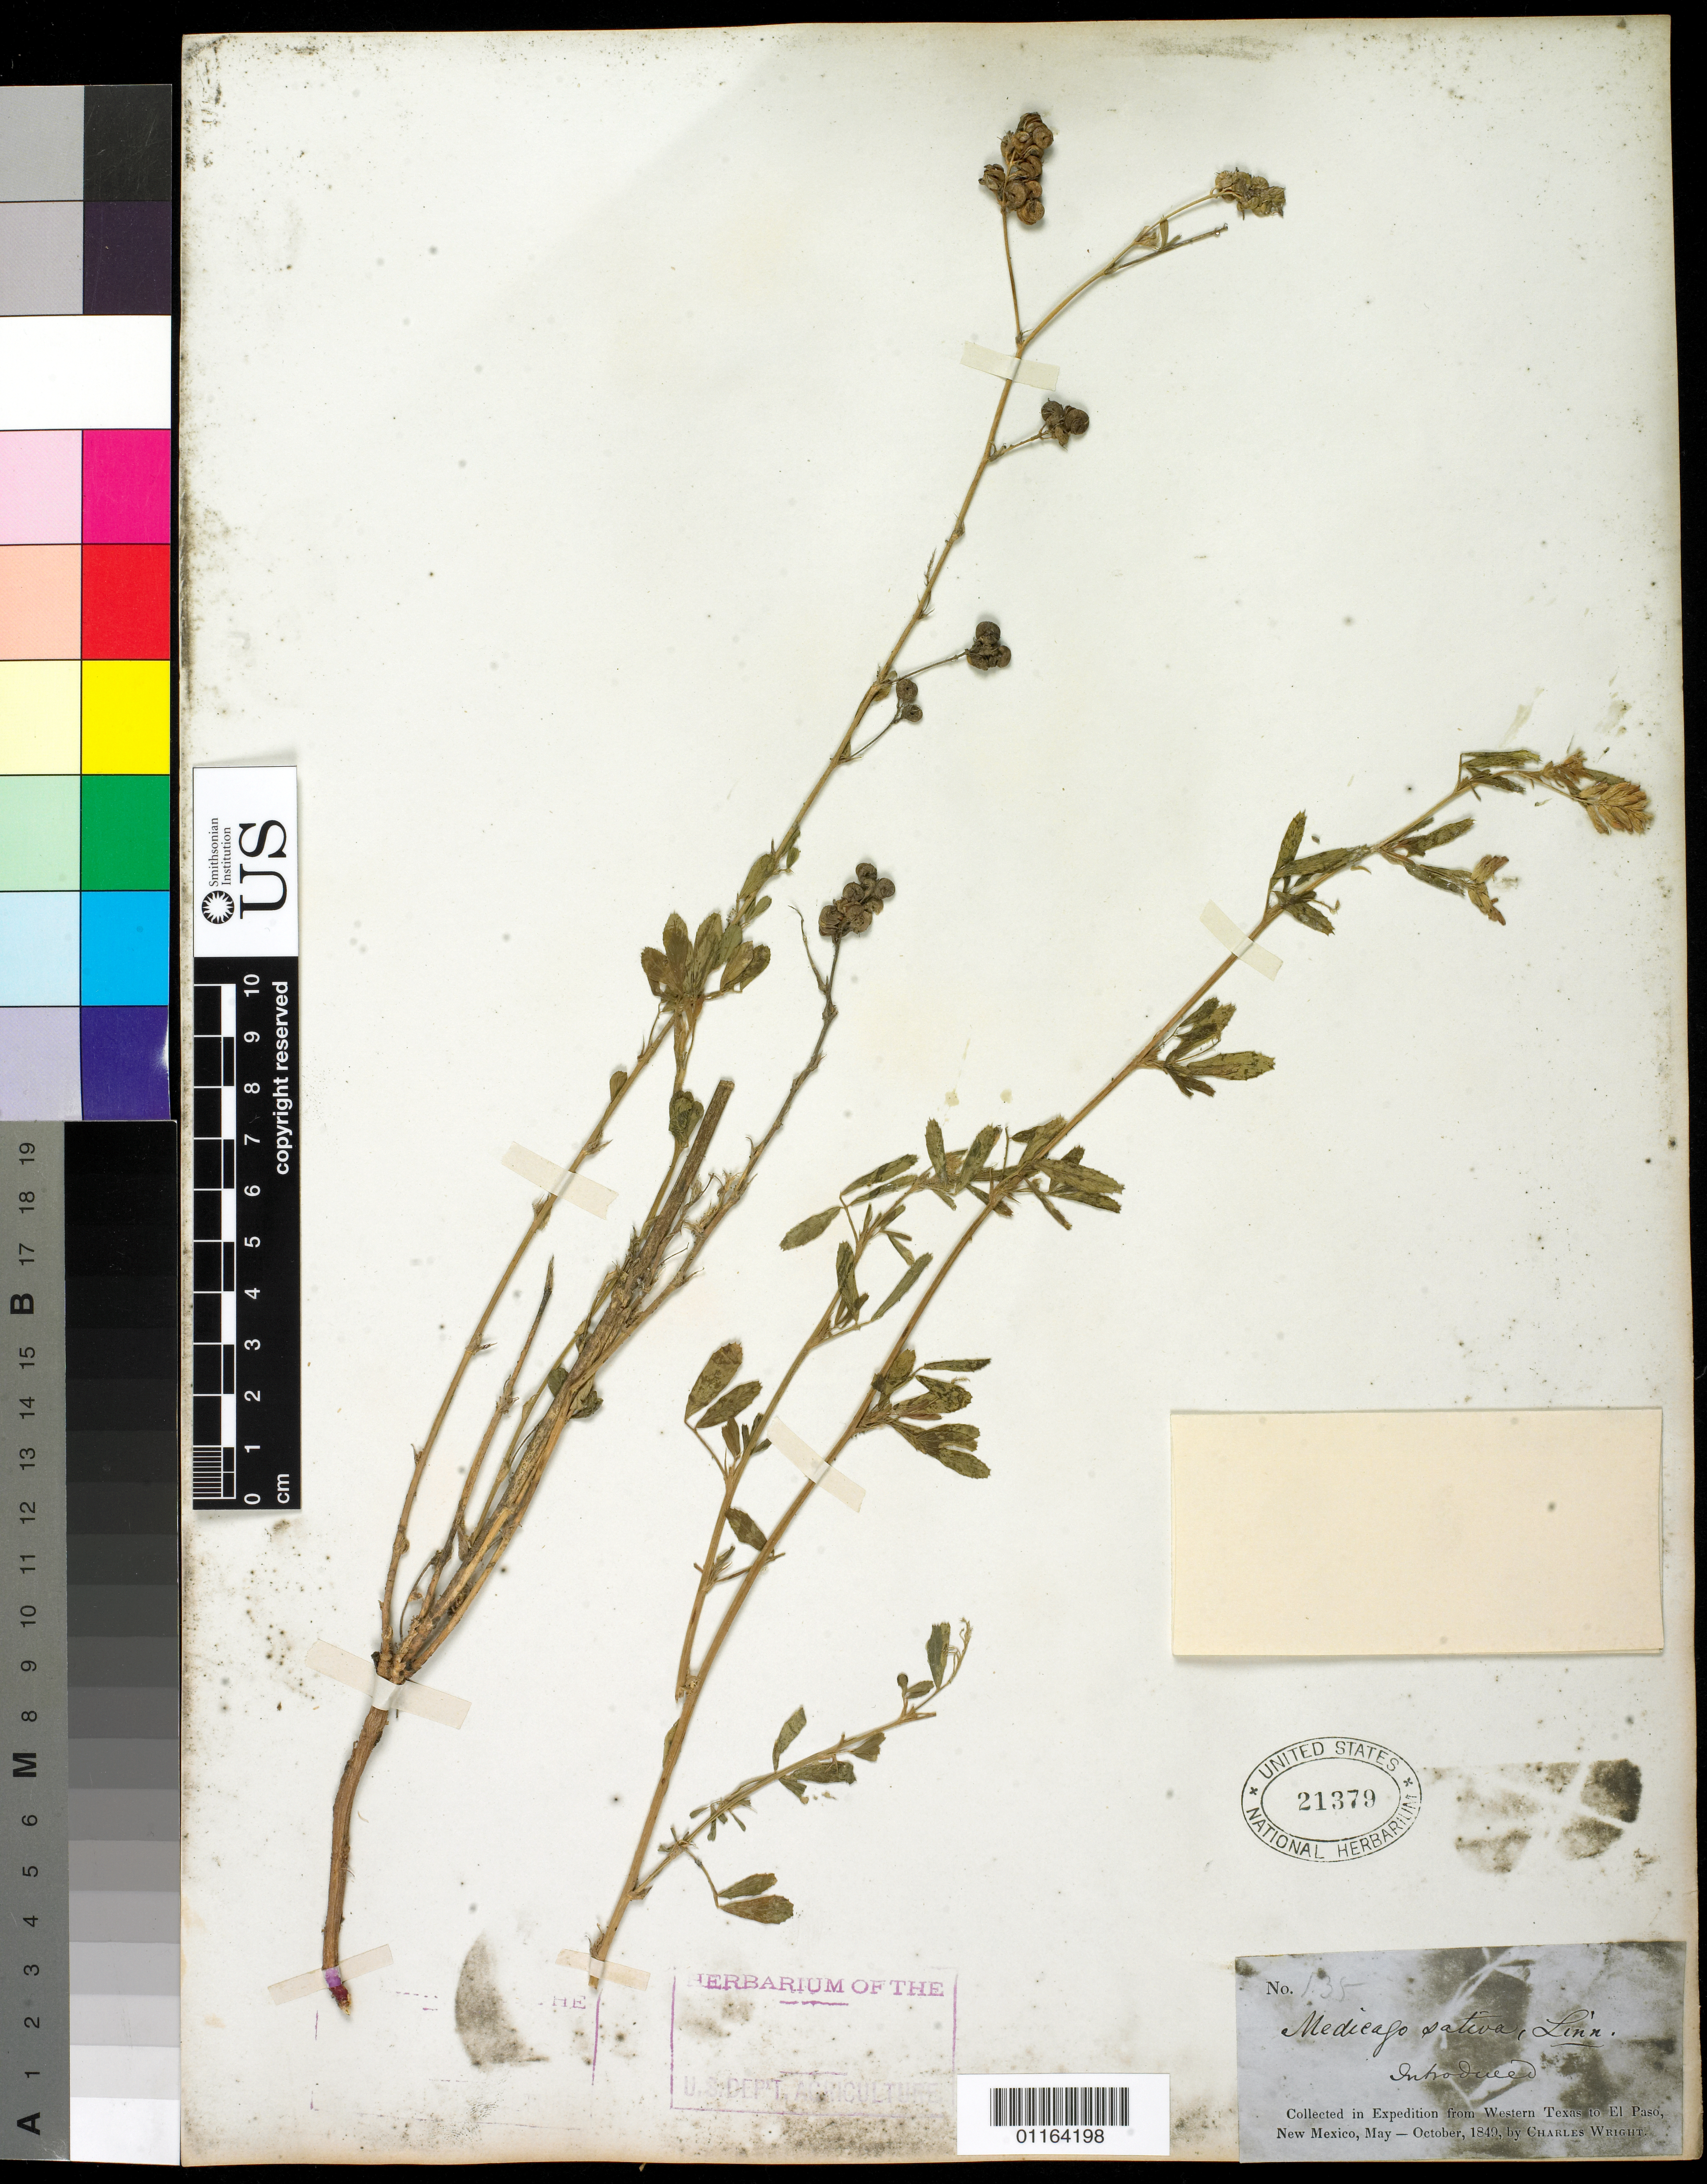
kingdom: Plantae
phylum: Tracheophyta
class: Magnoliopsida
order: Fabales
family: Fabaceae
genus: Medicago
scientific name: Medicago sativa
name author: L.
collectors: C. Wright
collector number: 135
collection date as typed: May 1849 to -- Oct 1849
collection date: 1849-05/1849-10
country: United States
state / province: New Mexico / Texas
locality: W Texas to El Paso, New Mexico.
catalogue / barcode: US 21379